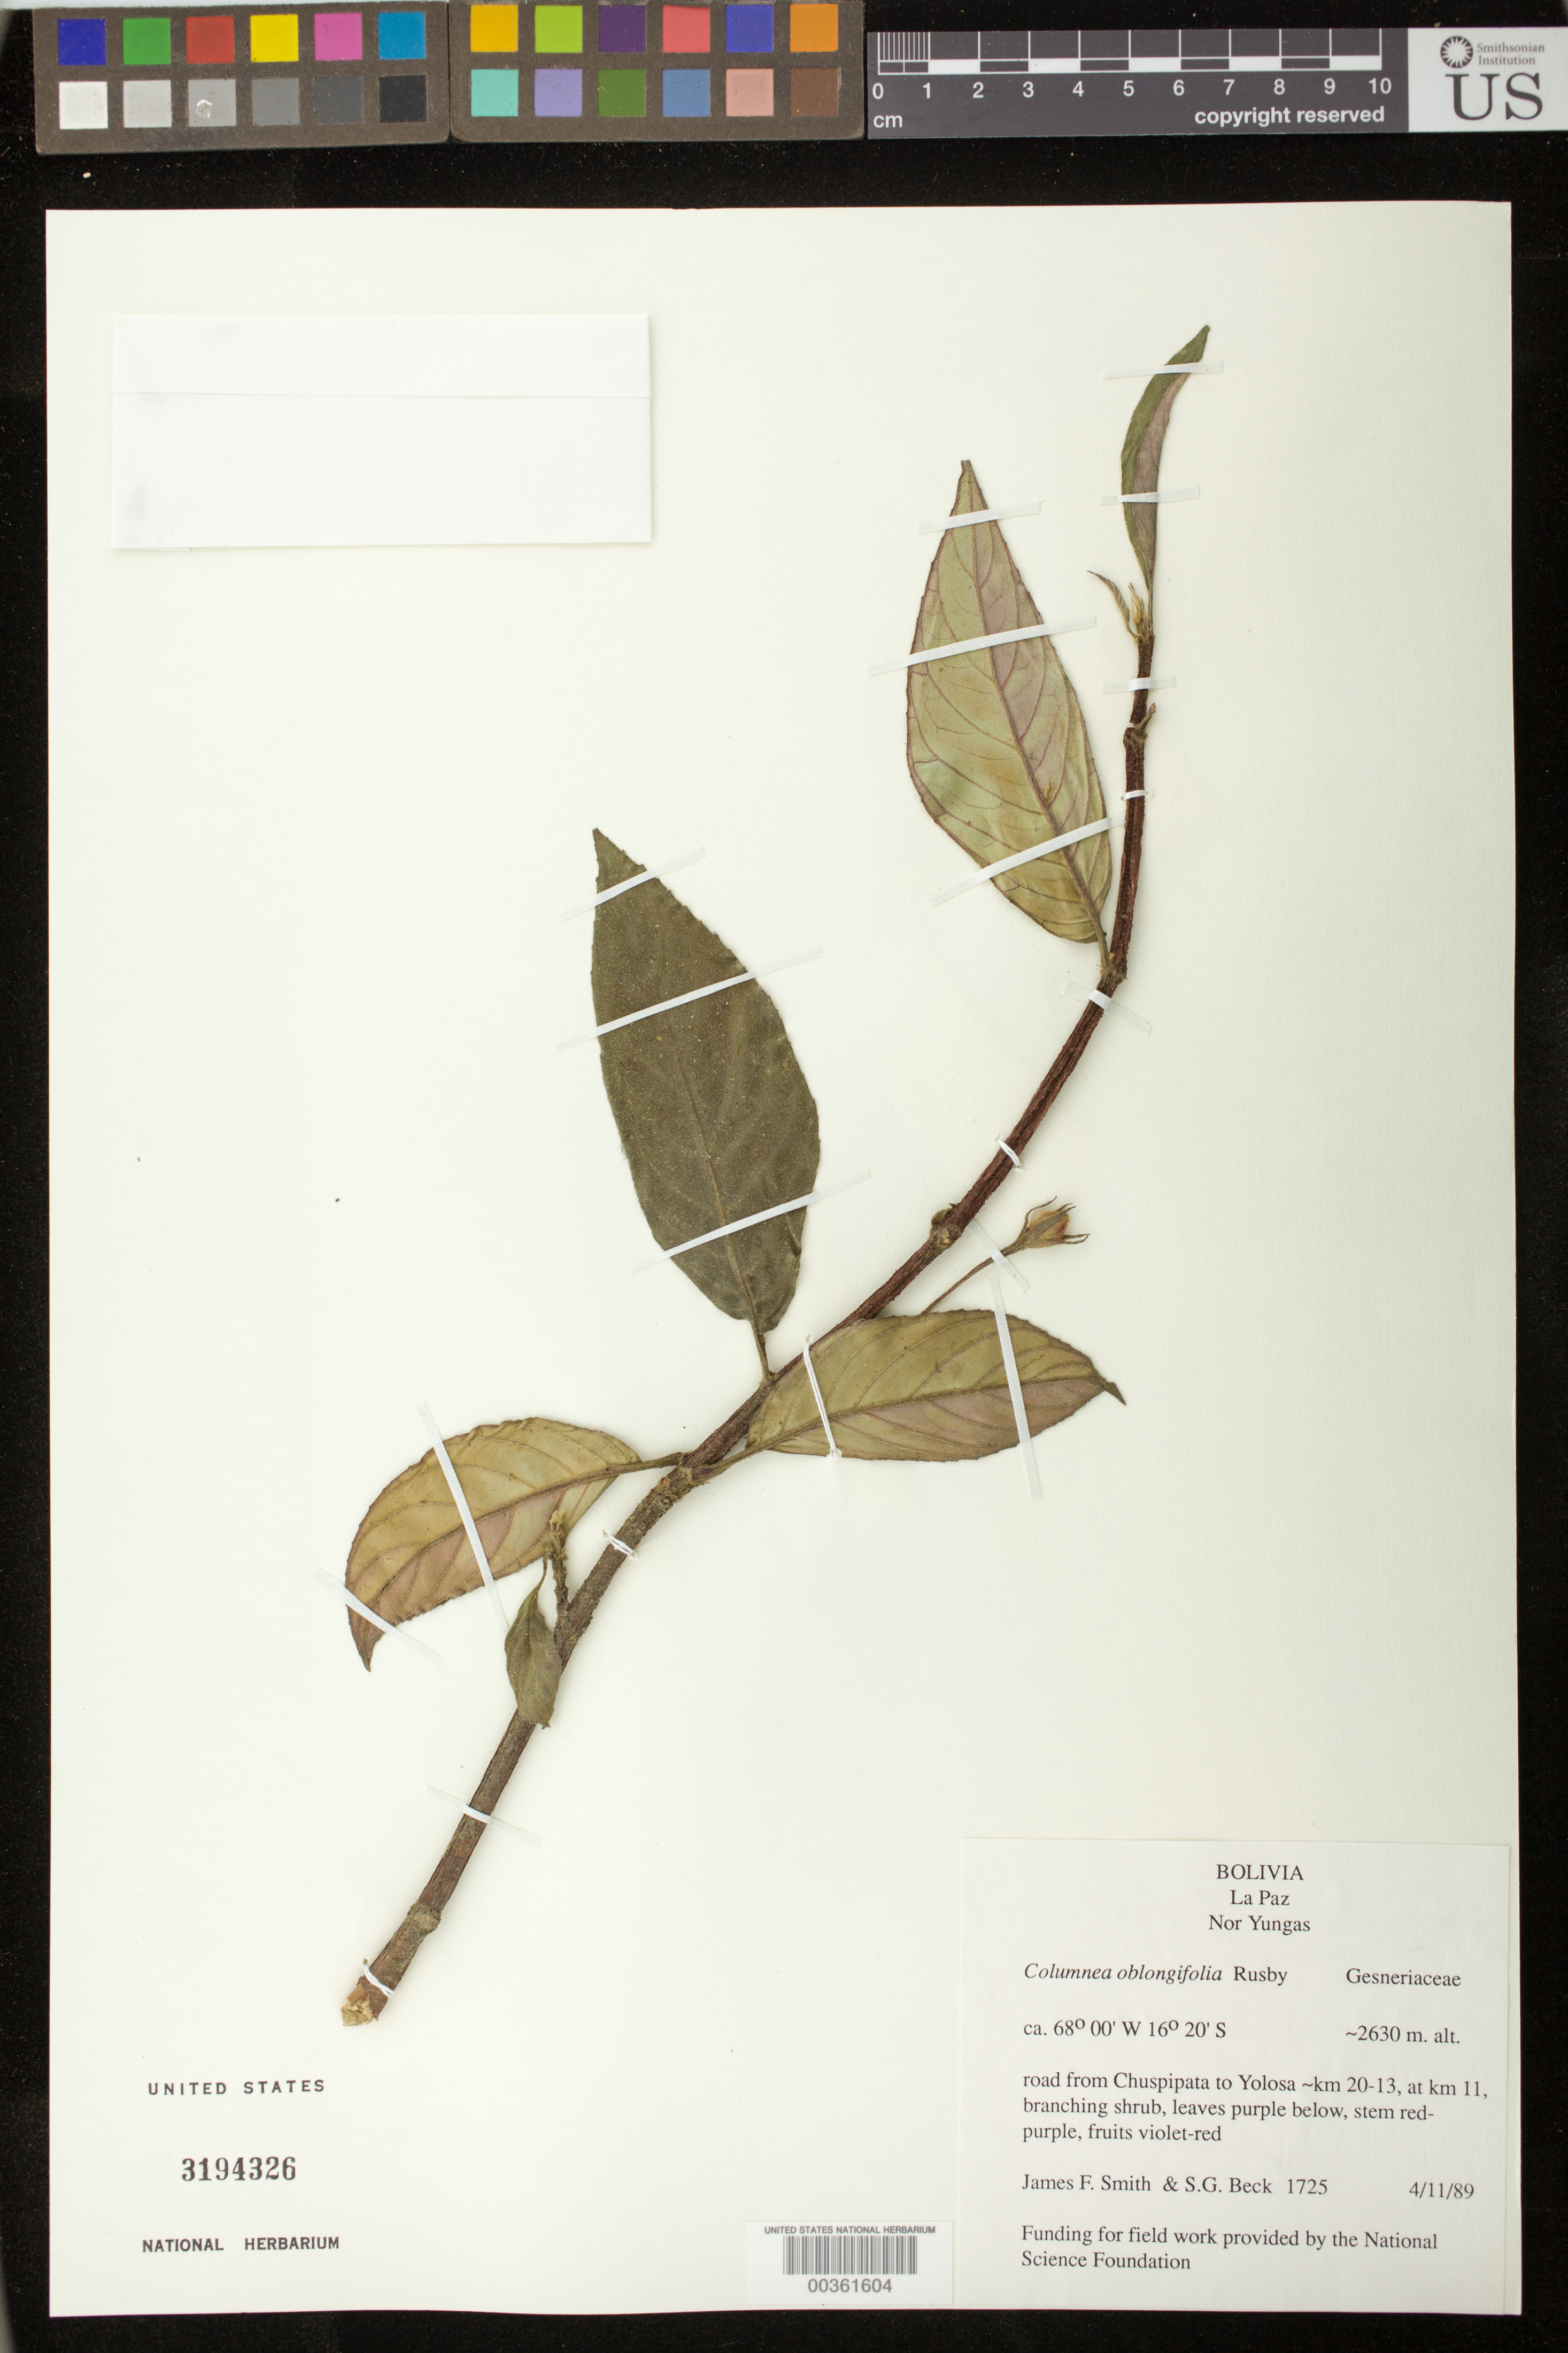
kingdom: Plantae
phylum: Tracheophyta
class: Magnoliopsida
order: Lamiales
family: Gesneriaceae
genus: Columnea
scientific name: Columnea oblongifolia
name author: Rusby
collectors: J. Smith & S. G. Beck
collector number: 1725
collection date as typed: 11 Apr 1989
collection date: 1989-04-11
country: Bolivia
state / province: La Paz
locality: Prov. Nor Yungas, road from Chuspipata to Yolosa about km 20-13, at km 11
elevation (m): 2630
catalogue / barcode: US 3194326